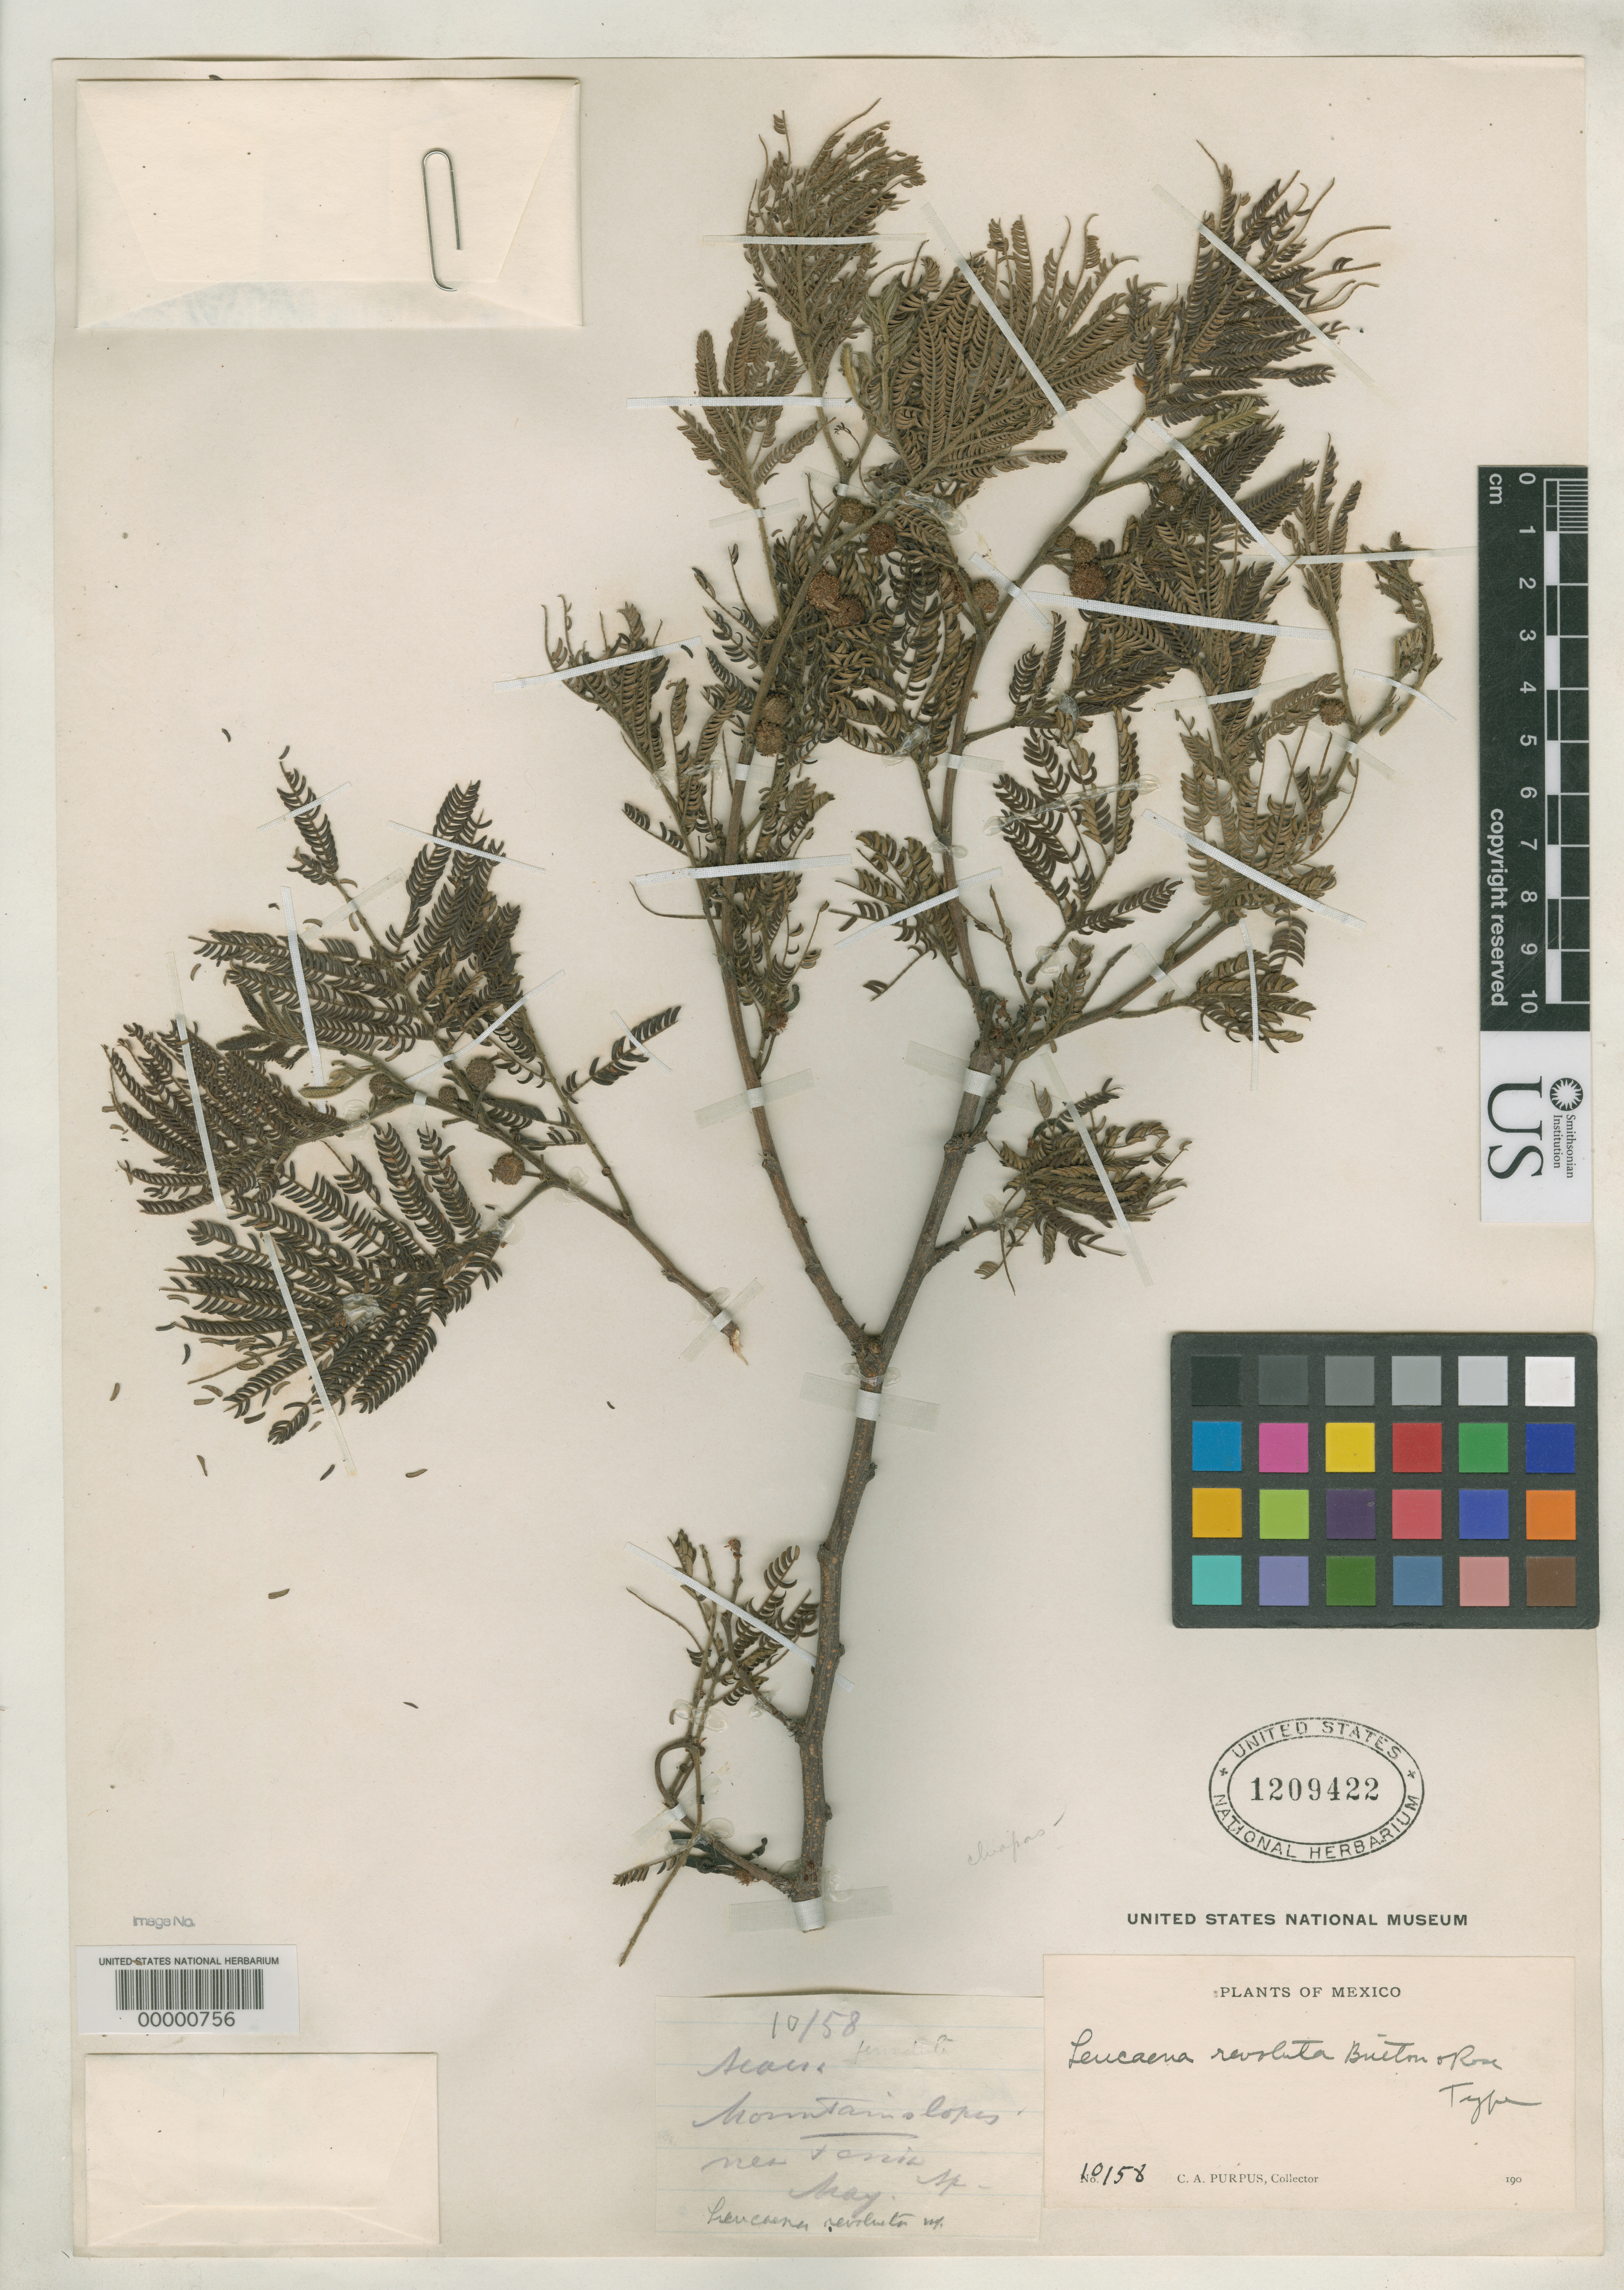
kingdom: Plantae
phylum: Tracheophyta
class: Magnoliopsida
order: Fabales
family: Fabaceae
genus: Leucaena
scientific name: Leucaena revoluta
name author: Britton & Rose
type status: Type Collection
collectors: C. A. Purpus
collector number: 10158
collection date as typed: May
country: Mexico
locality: Mountain slopes near Tania.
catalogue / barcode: US 1209422